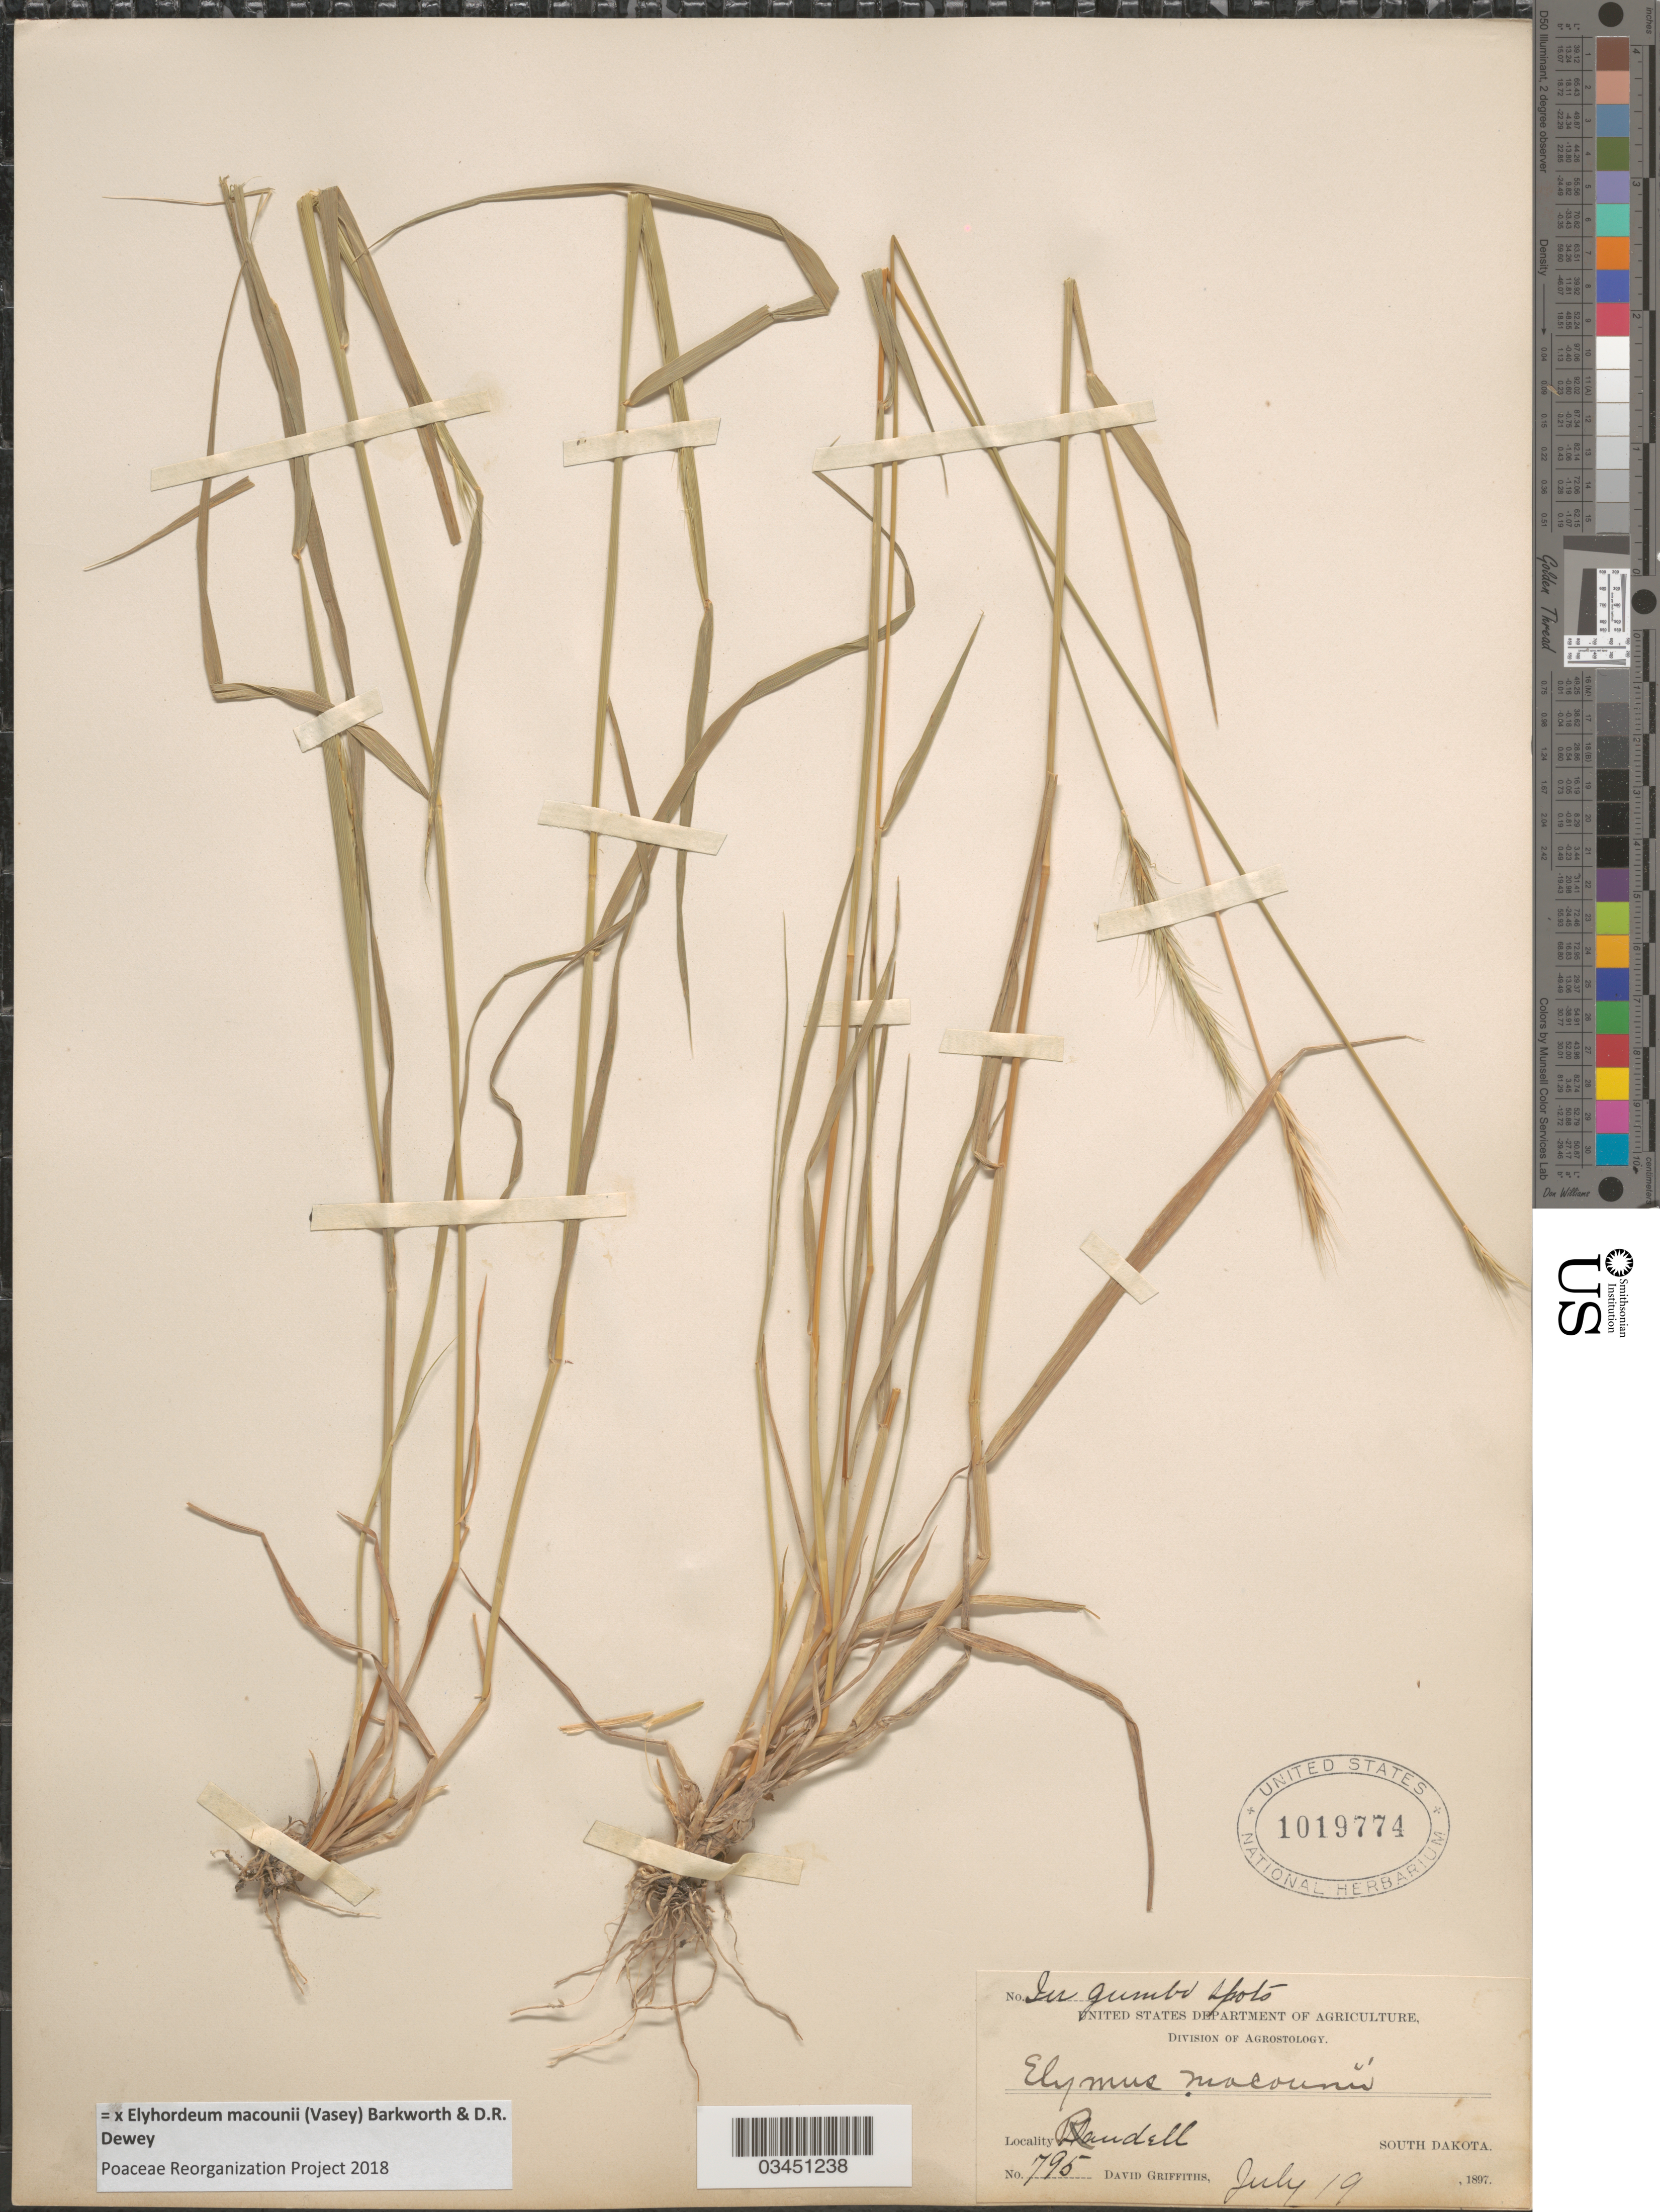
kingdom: Plantae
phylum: Tracheophyta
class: Liliopsida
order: Poales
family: Poaceae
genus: Elyhordeum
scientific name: x Elyhordeum macounii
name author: (Vasey) Barkworth & Dewey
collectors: D. Griffiths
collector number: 795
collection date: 1897-07-19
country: United States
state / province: South Dakota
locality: Randell.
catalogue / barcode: US 1019774